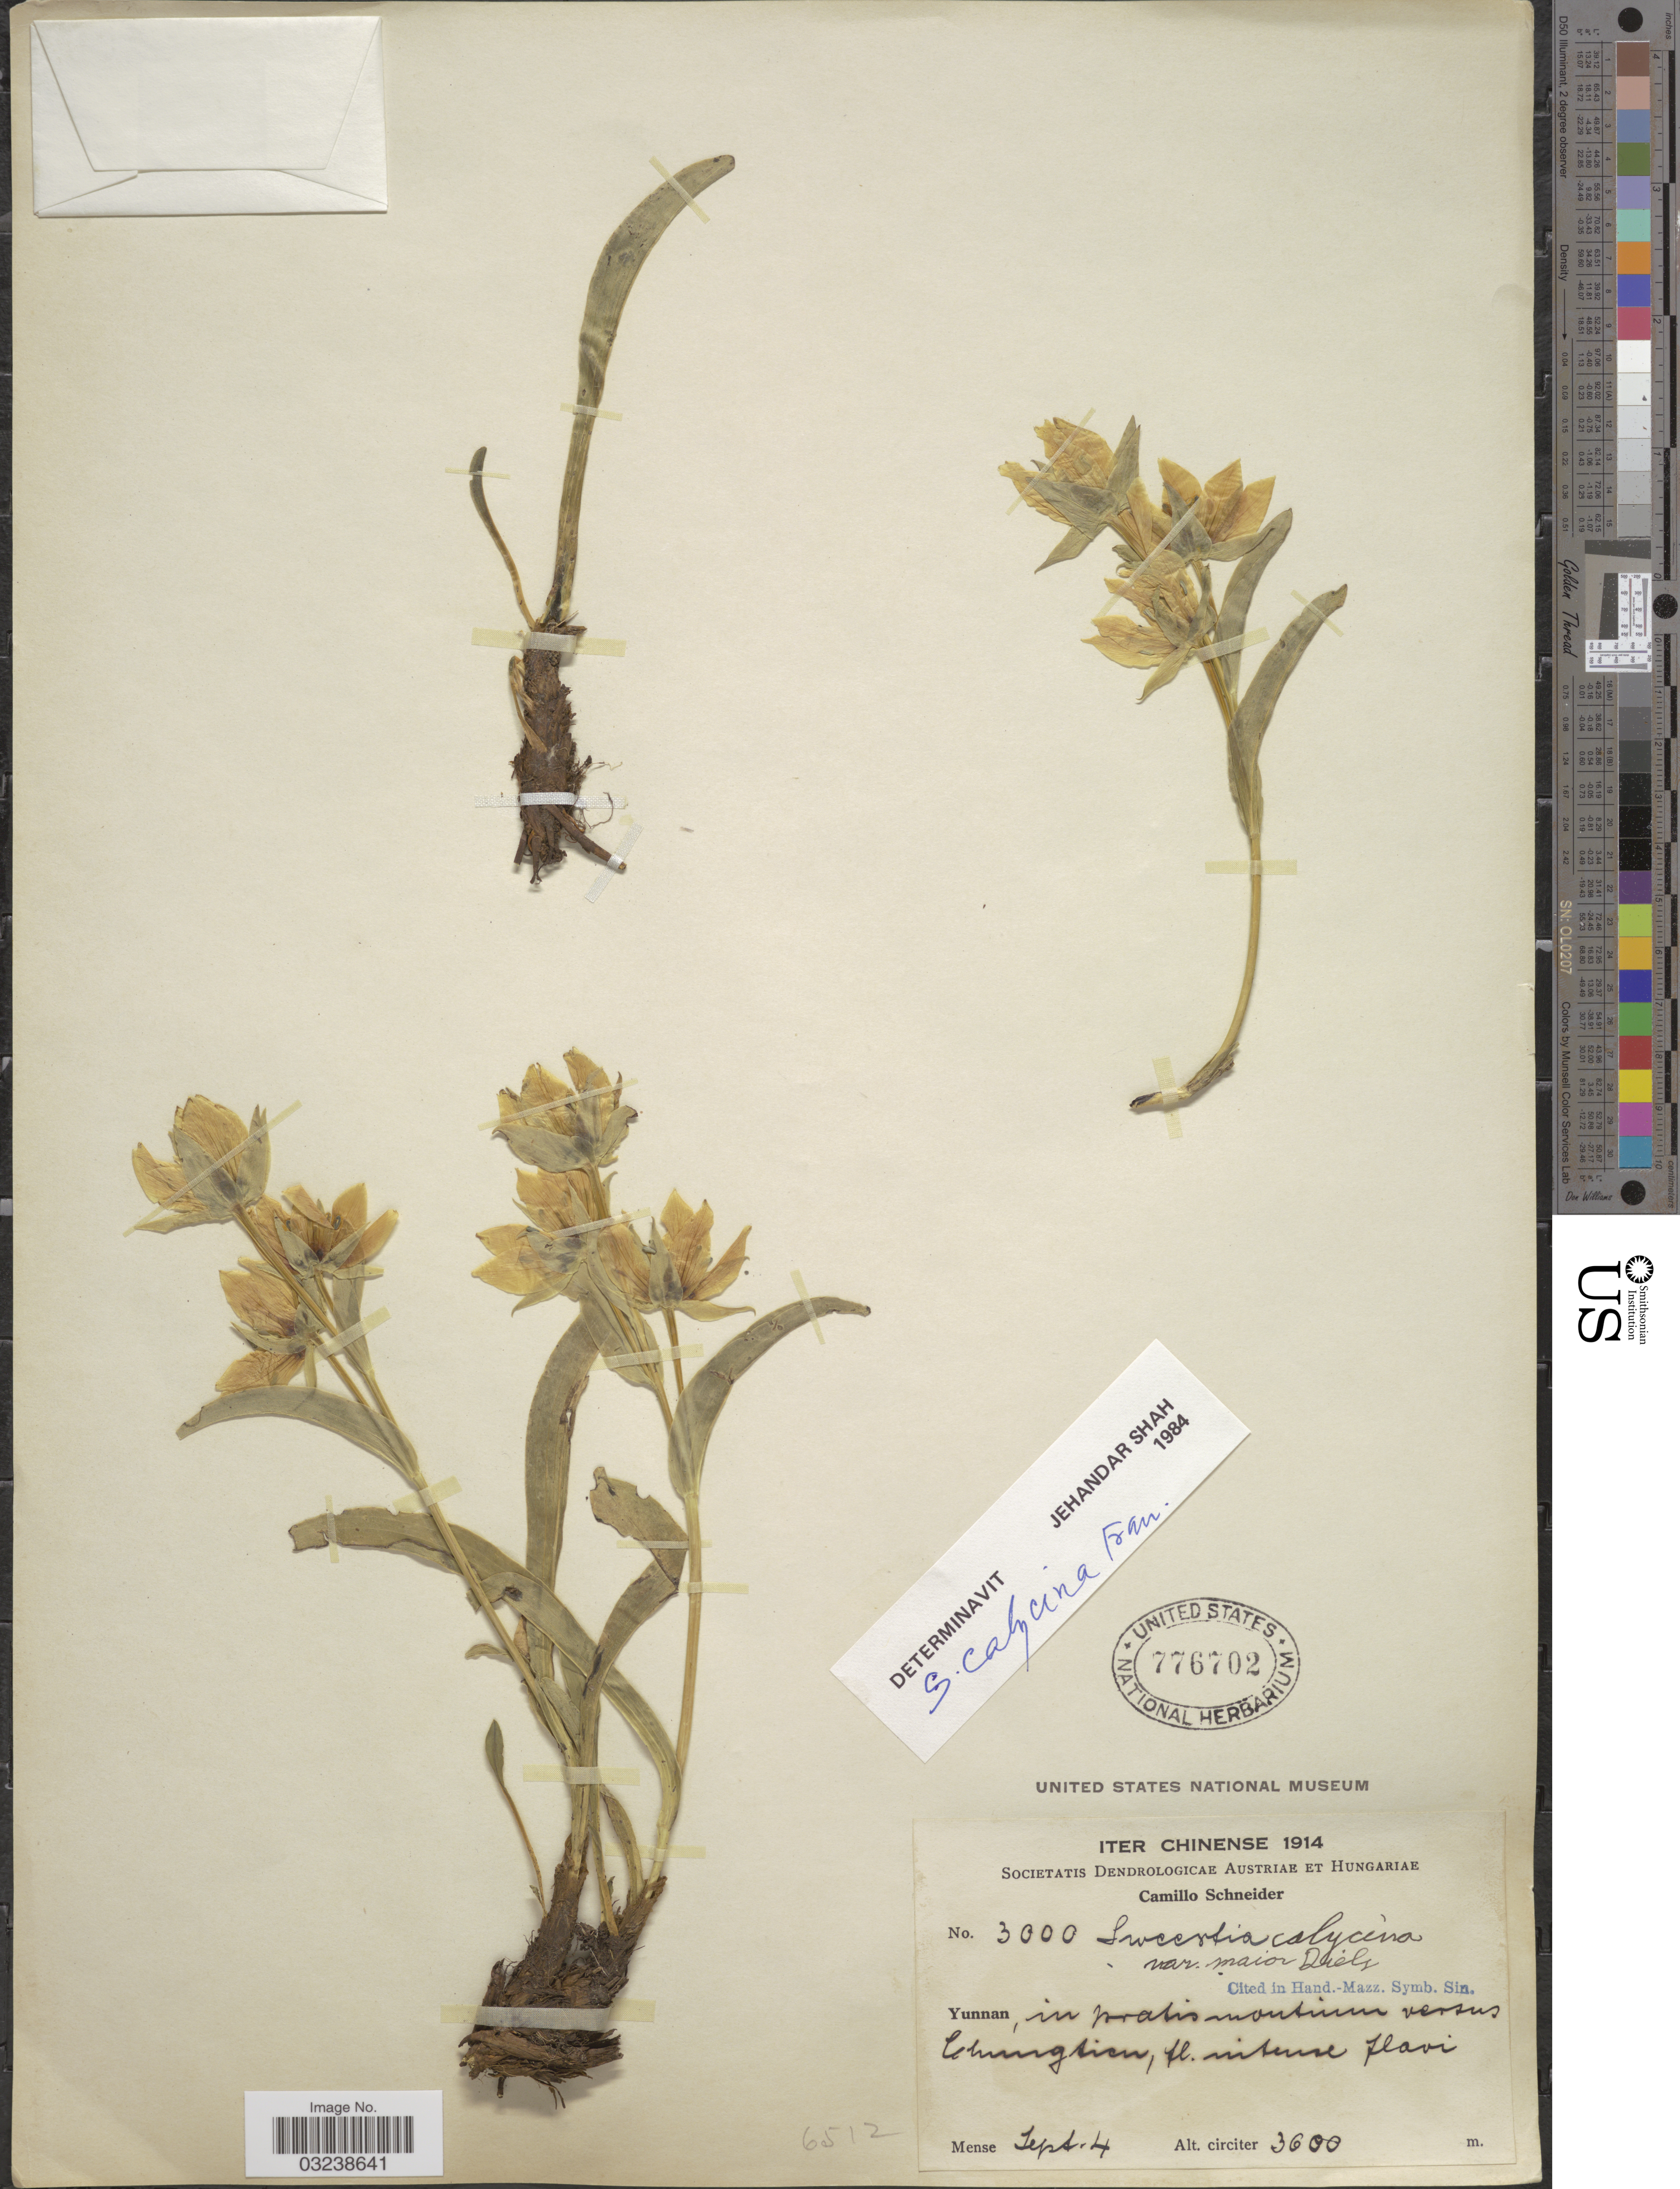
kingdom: Plantae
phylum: Tracheophyta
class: Magnoliopsida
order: Gentianales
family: Gentianaceae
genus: Swertia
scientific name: Swertia calycina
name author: Franch.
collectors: C. K. Schneider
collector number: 3000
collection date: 1914-09-04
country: China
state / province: Yunnan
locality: In pratis montium versus Chúngtien.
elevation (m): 3600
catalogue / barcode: US 776702